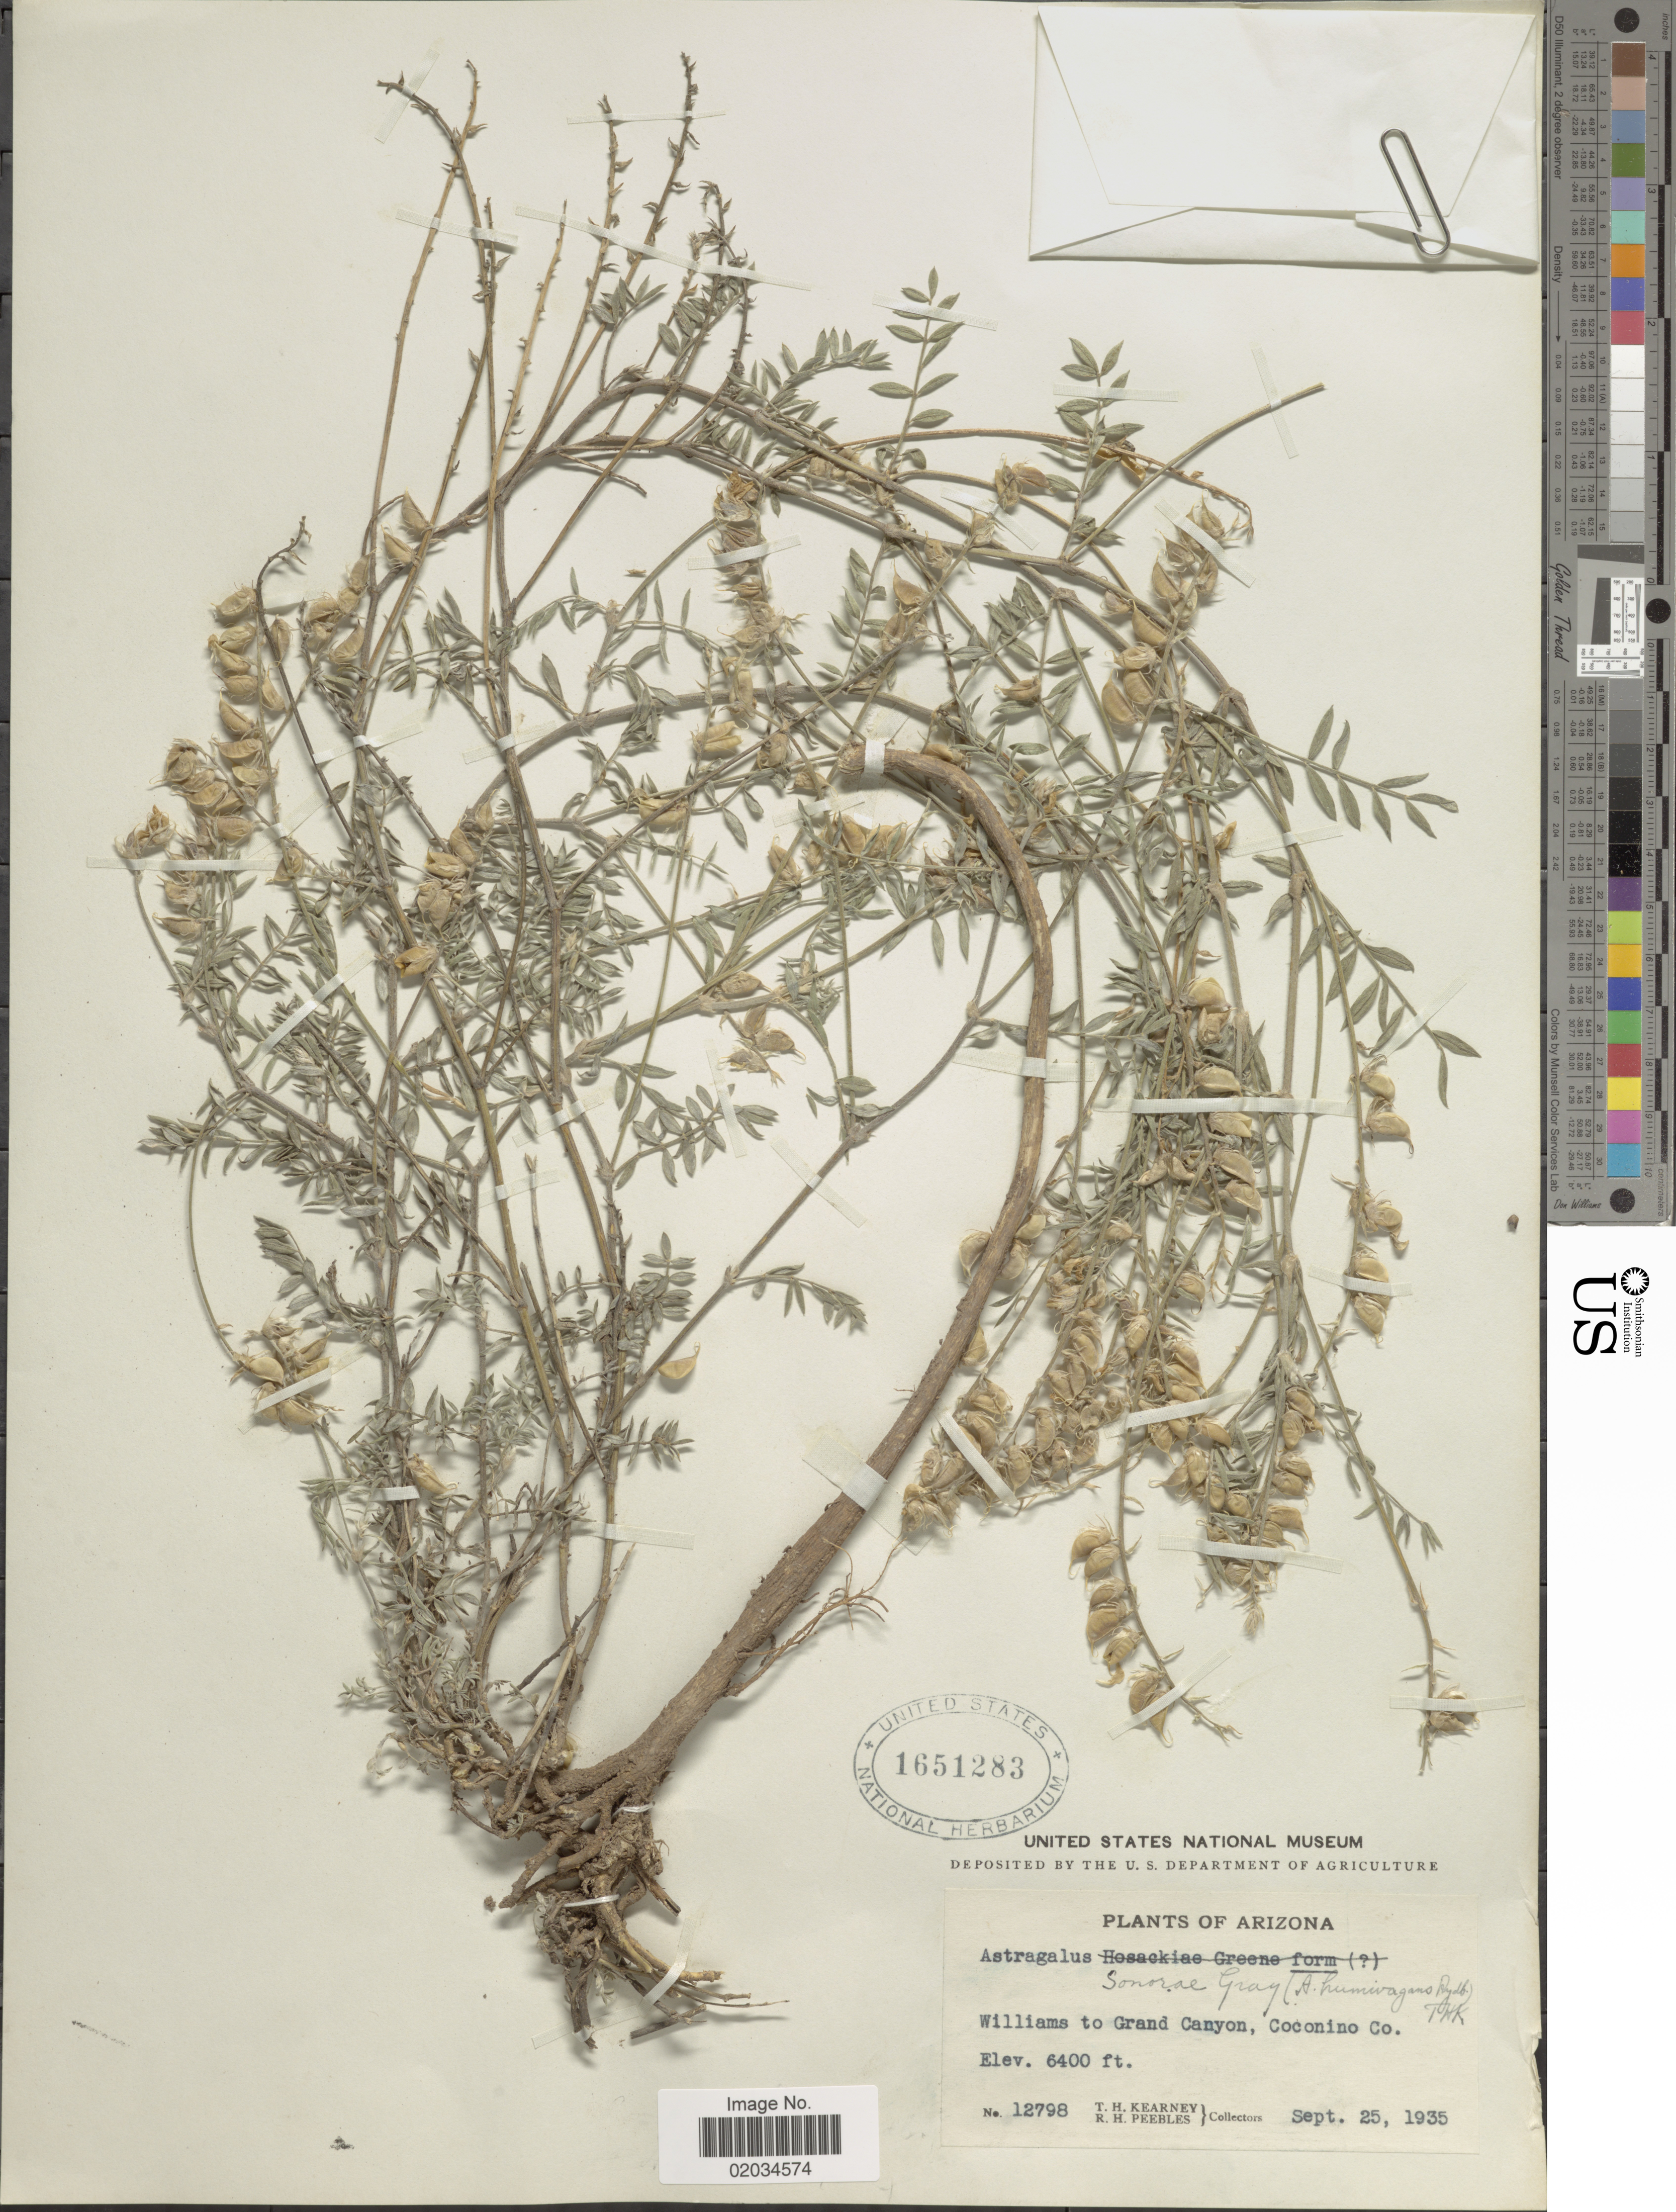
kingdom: Plantae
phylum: Tracheophyta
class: Magnoliopsida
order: Fabales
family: Fabaceae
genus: Astragalus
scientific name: Astragalus sonorae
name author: A. Gray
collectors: T. H. Kearney & R. H. Peebles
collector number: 12798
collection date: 1935-09-25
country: United States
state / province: Arizona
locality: Williams to Grand Canyon, Coconino Co.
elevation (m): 1951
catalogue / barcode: US 1651283